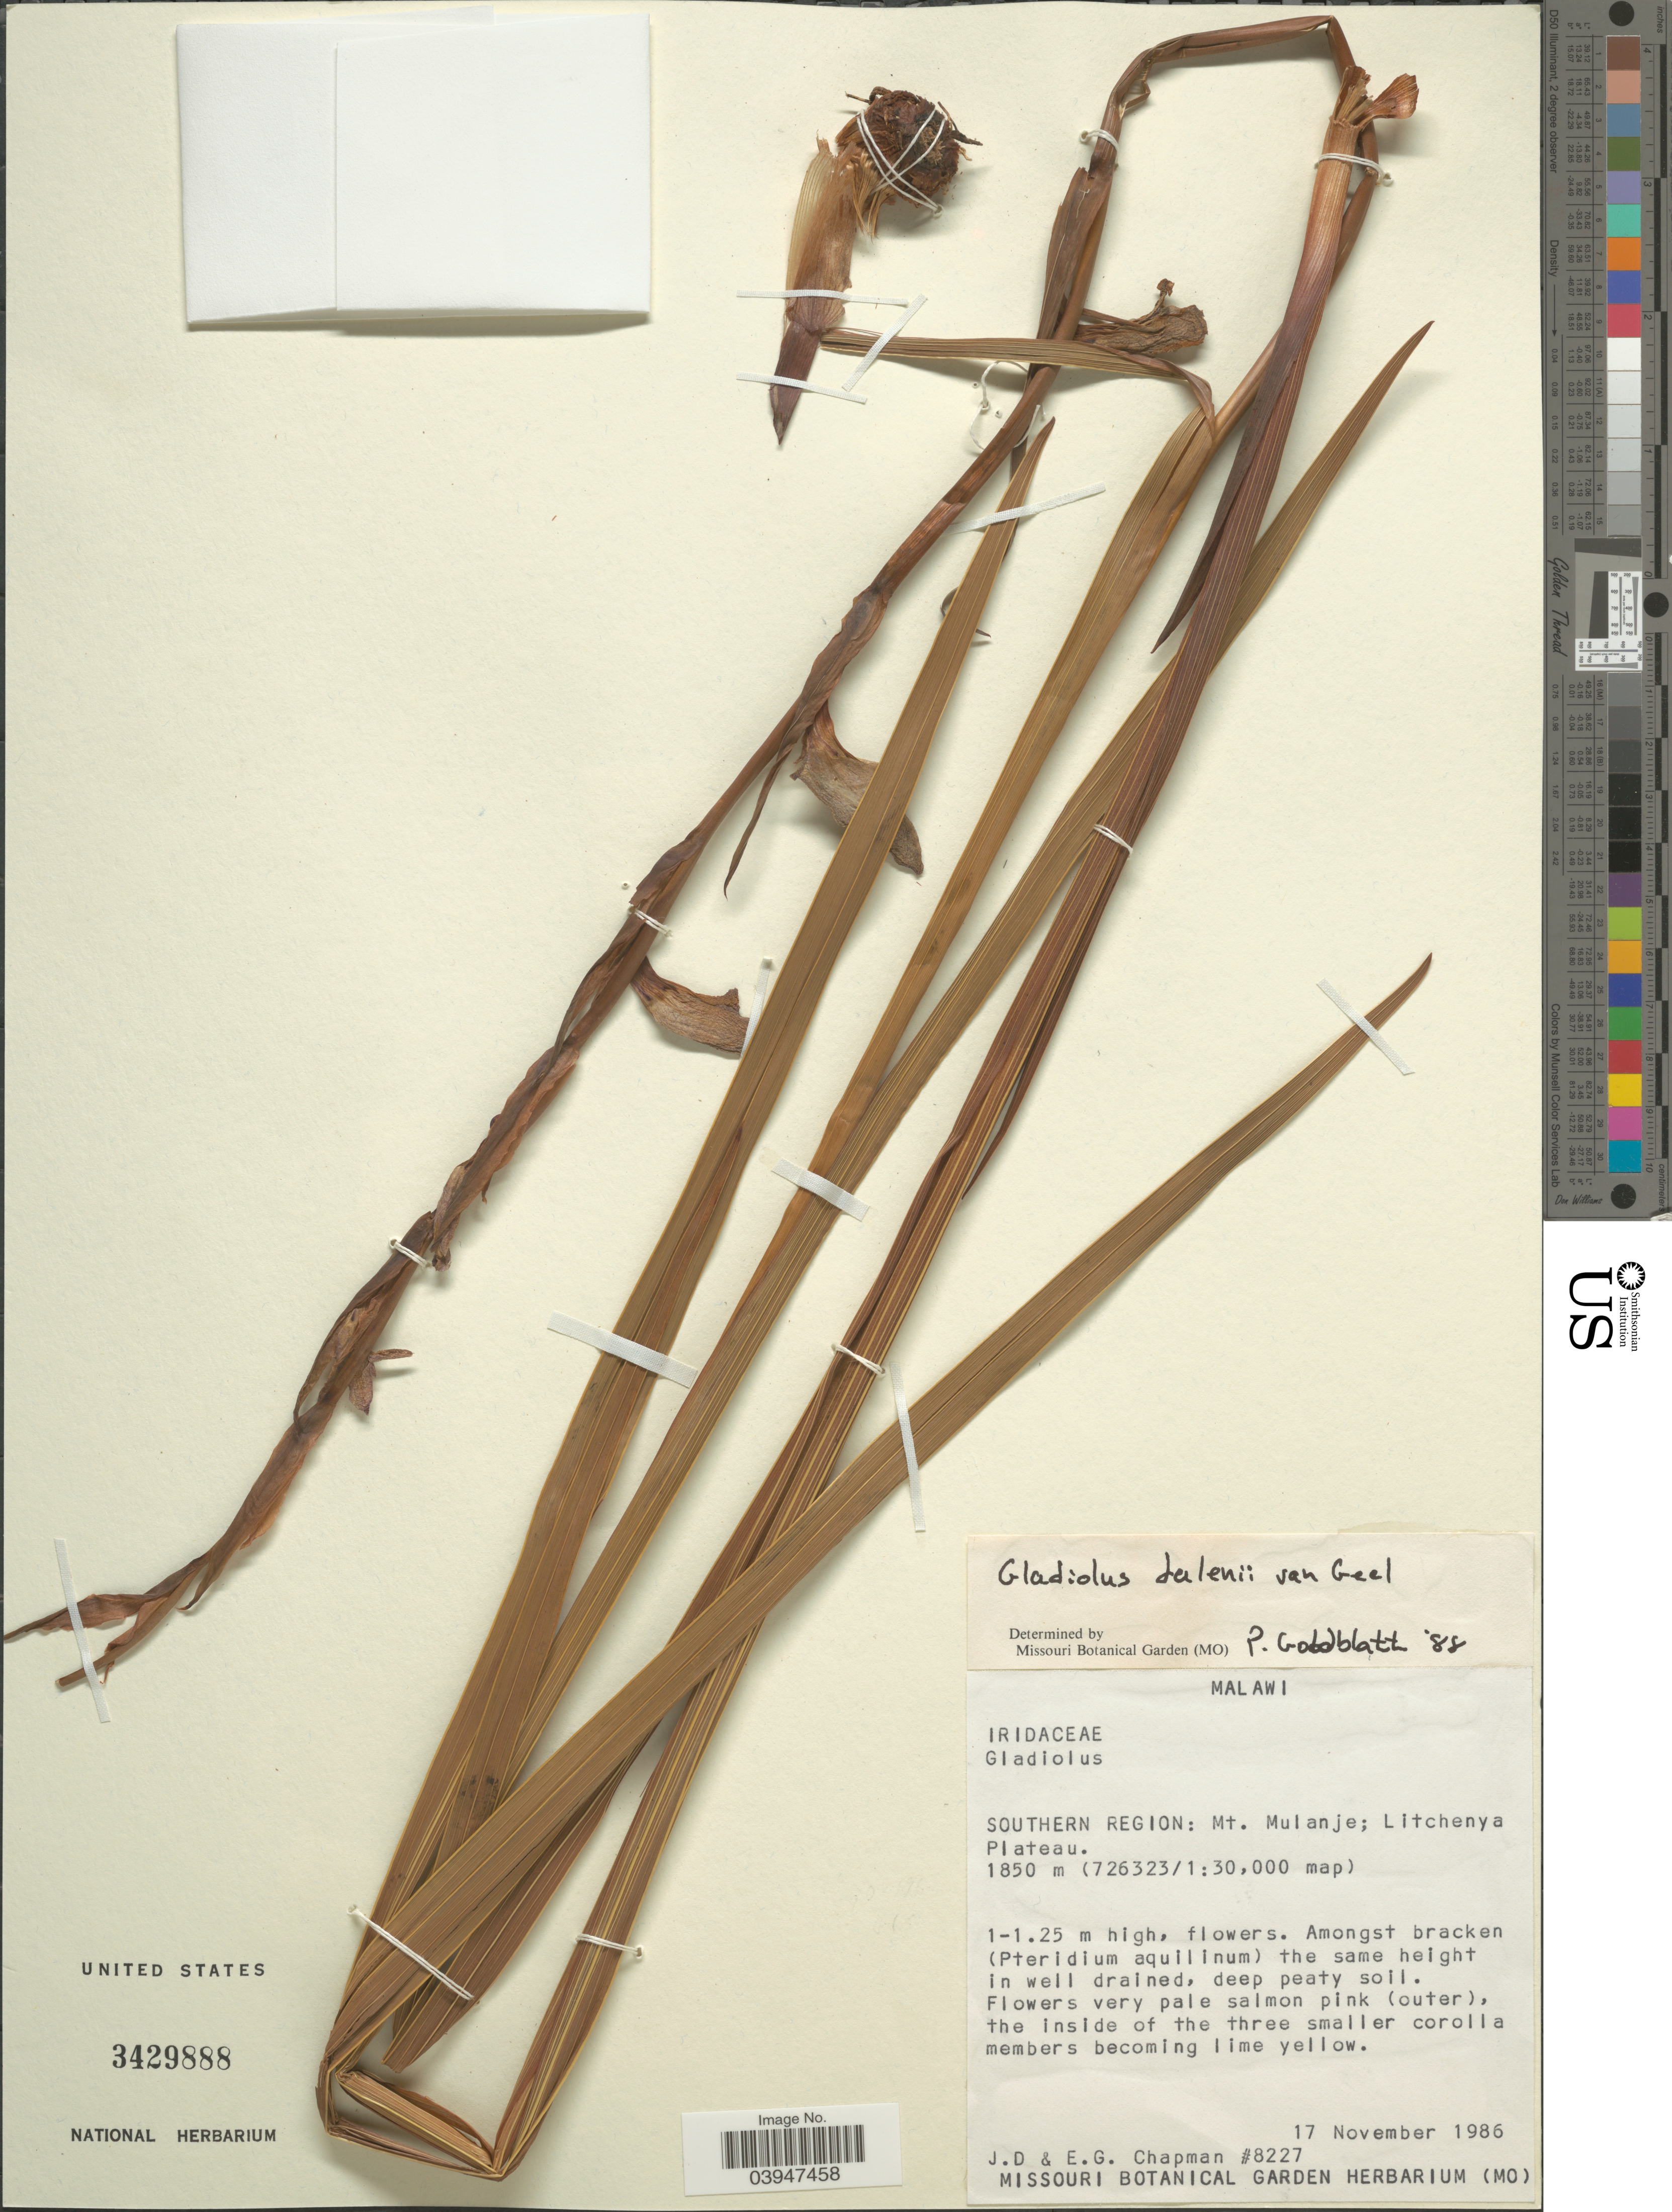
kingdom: Plantae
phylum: Tracheophyta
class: Liliopsida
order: Asparagales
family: Iridaceae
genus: Gladiolus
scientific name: Gladiolus dalenii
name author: Van Geel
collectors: J. D. Chapman & E. Chapman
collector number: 8227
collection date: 1986-11-17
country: Malawi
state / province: Southern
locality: Southern Region: Mt. Mulanje; Litchenya Plateau. (726323/ 1:30,000 map).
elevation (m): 1850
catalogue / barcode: US 3429888